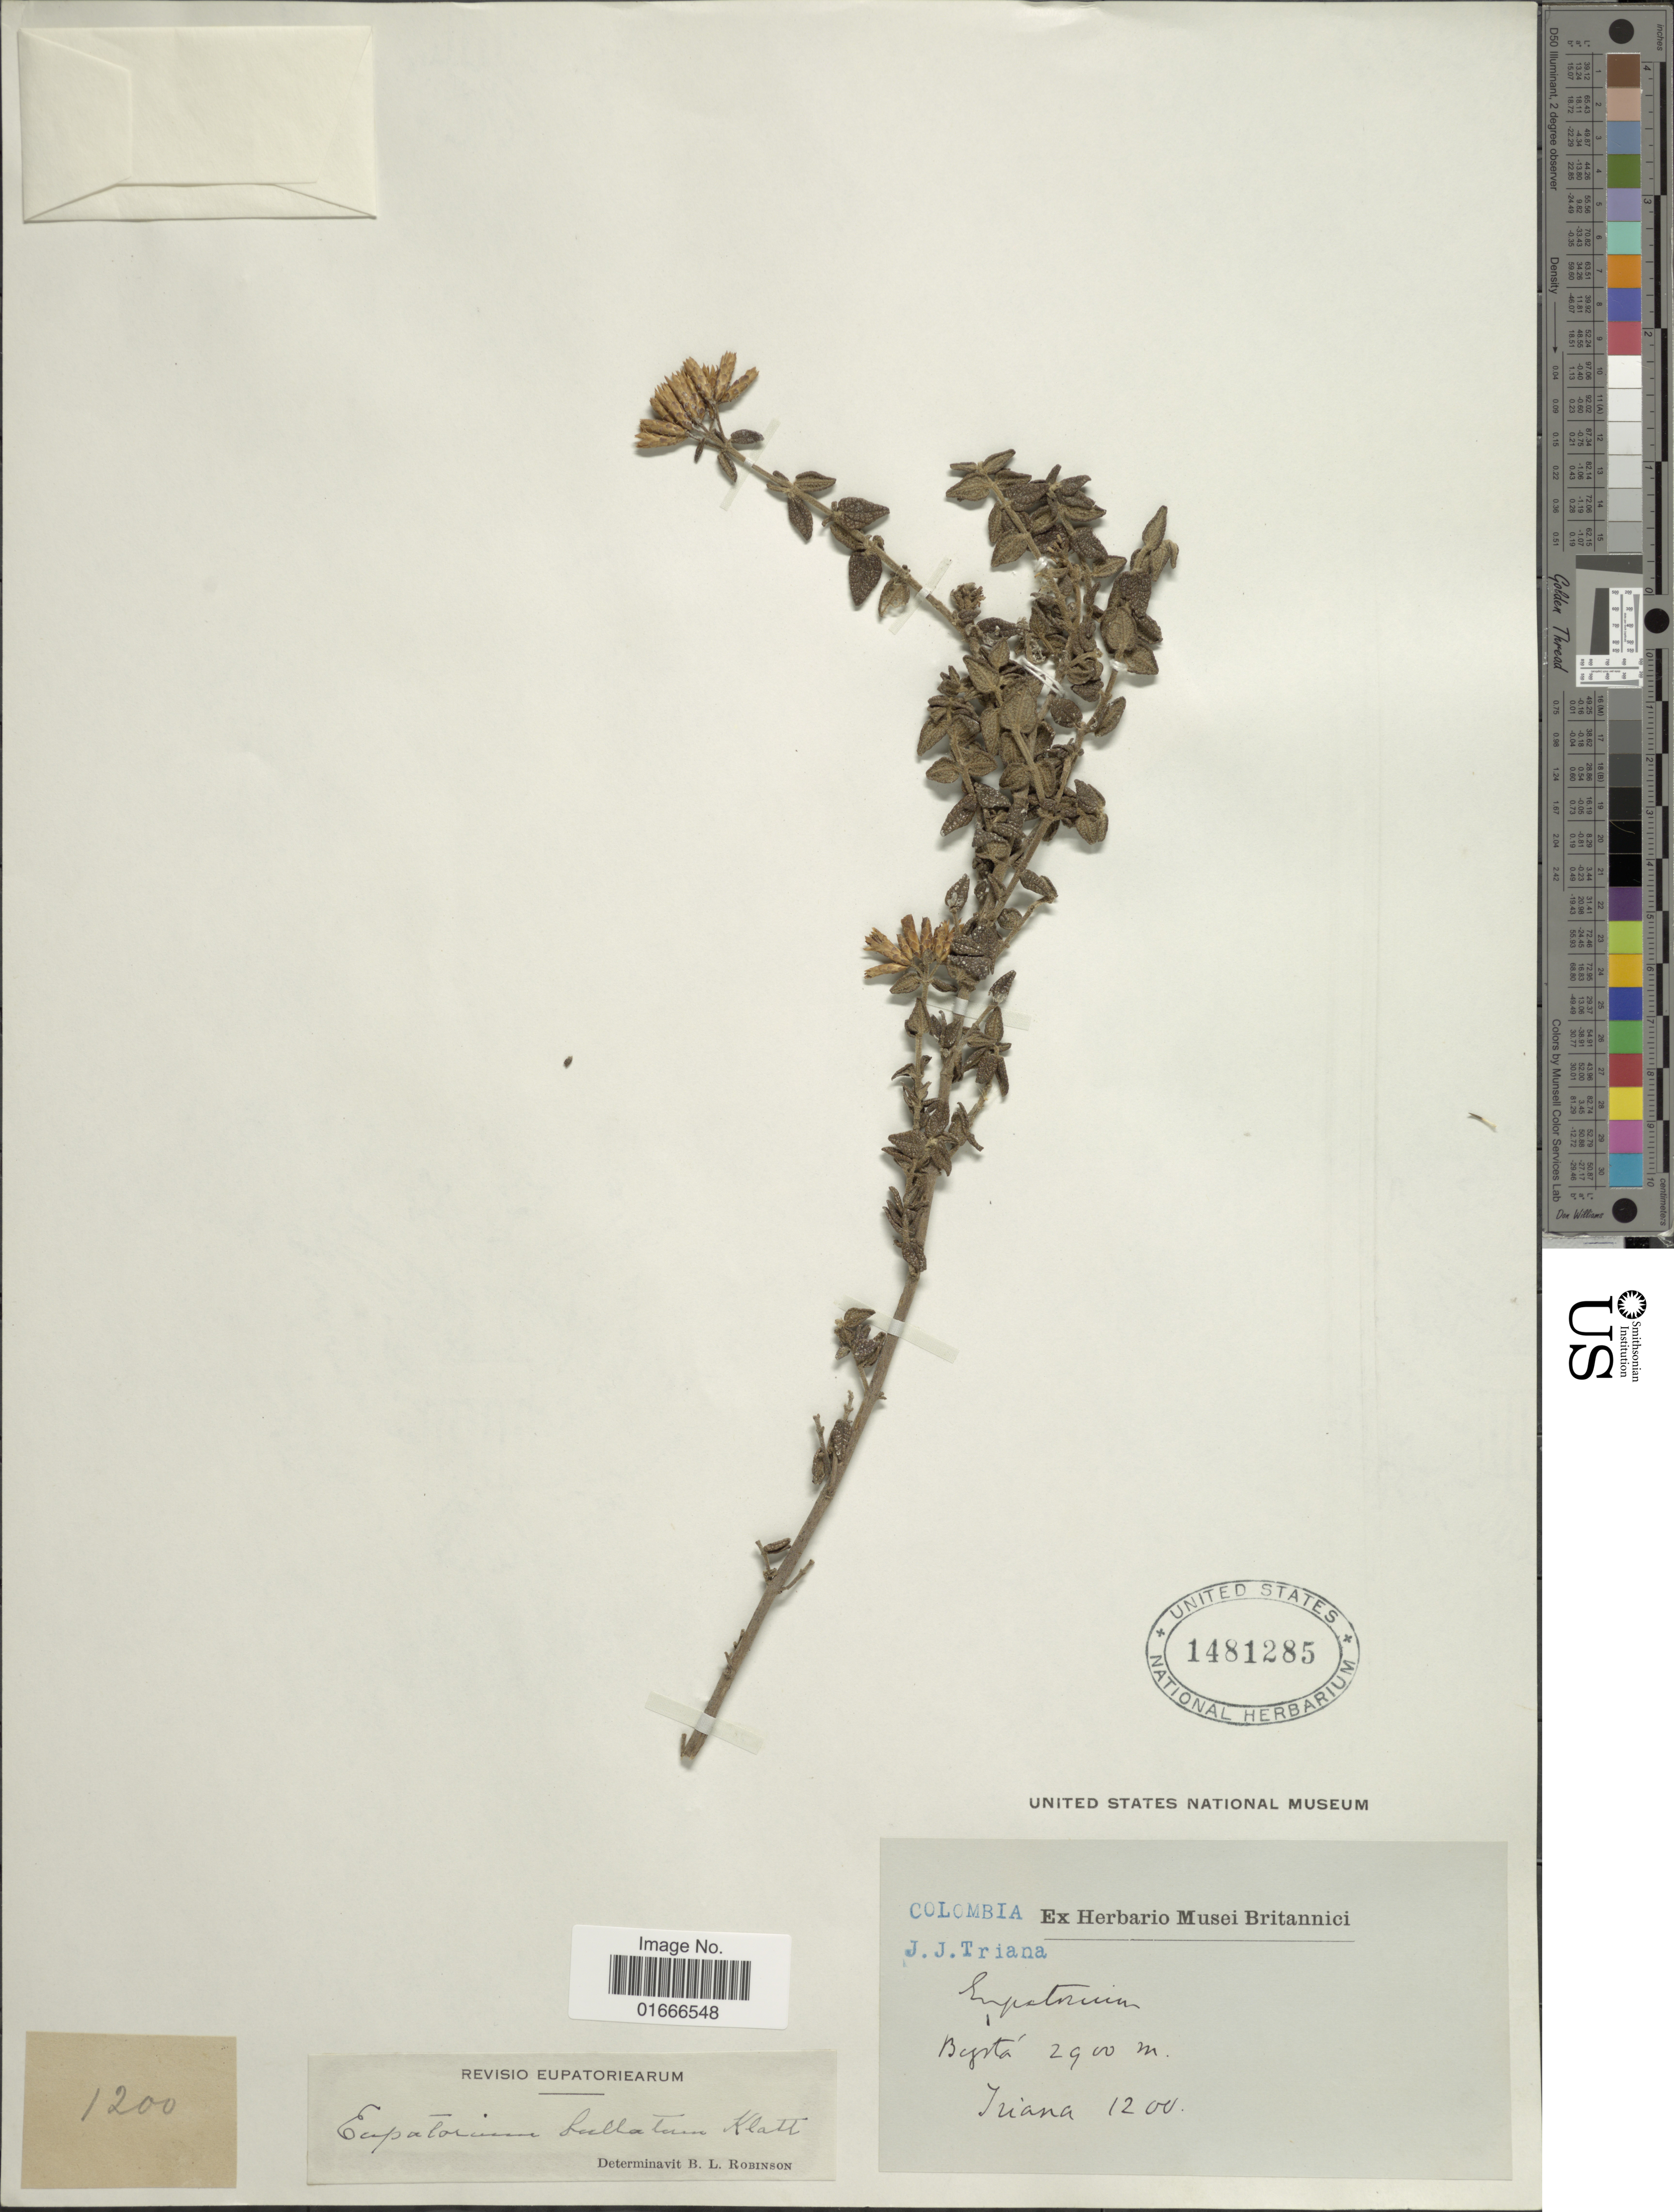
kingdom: Plantae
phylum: Tracheophyta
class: Magnoliopsida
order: Asterales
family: Asteraceae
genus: Chromolaena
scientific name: Chromolaena bullata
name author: (Klatt) R.M. King & H. Rob.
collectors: J. J. Triana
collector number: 1200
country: Colombia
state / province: Bogota D.C.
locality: Bogota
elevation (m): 2900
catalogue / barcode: US 1481285